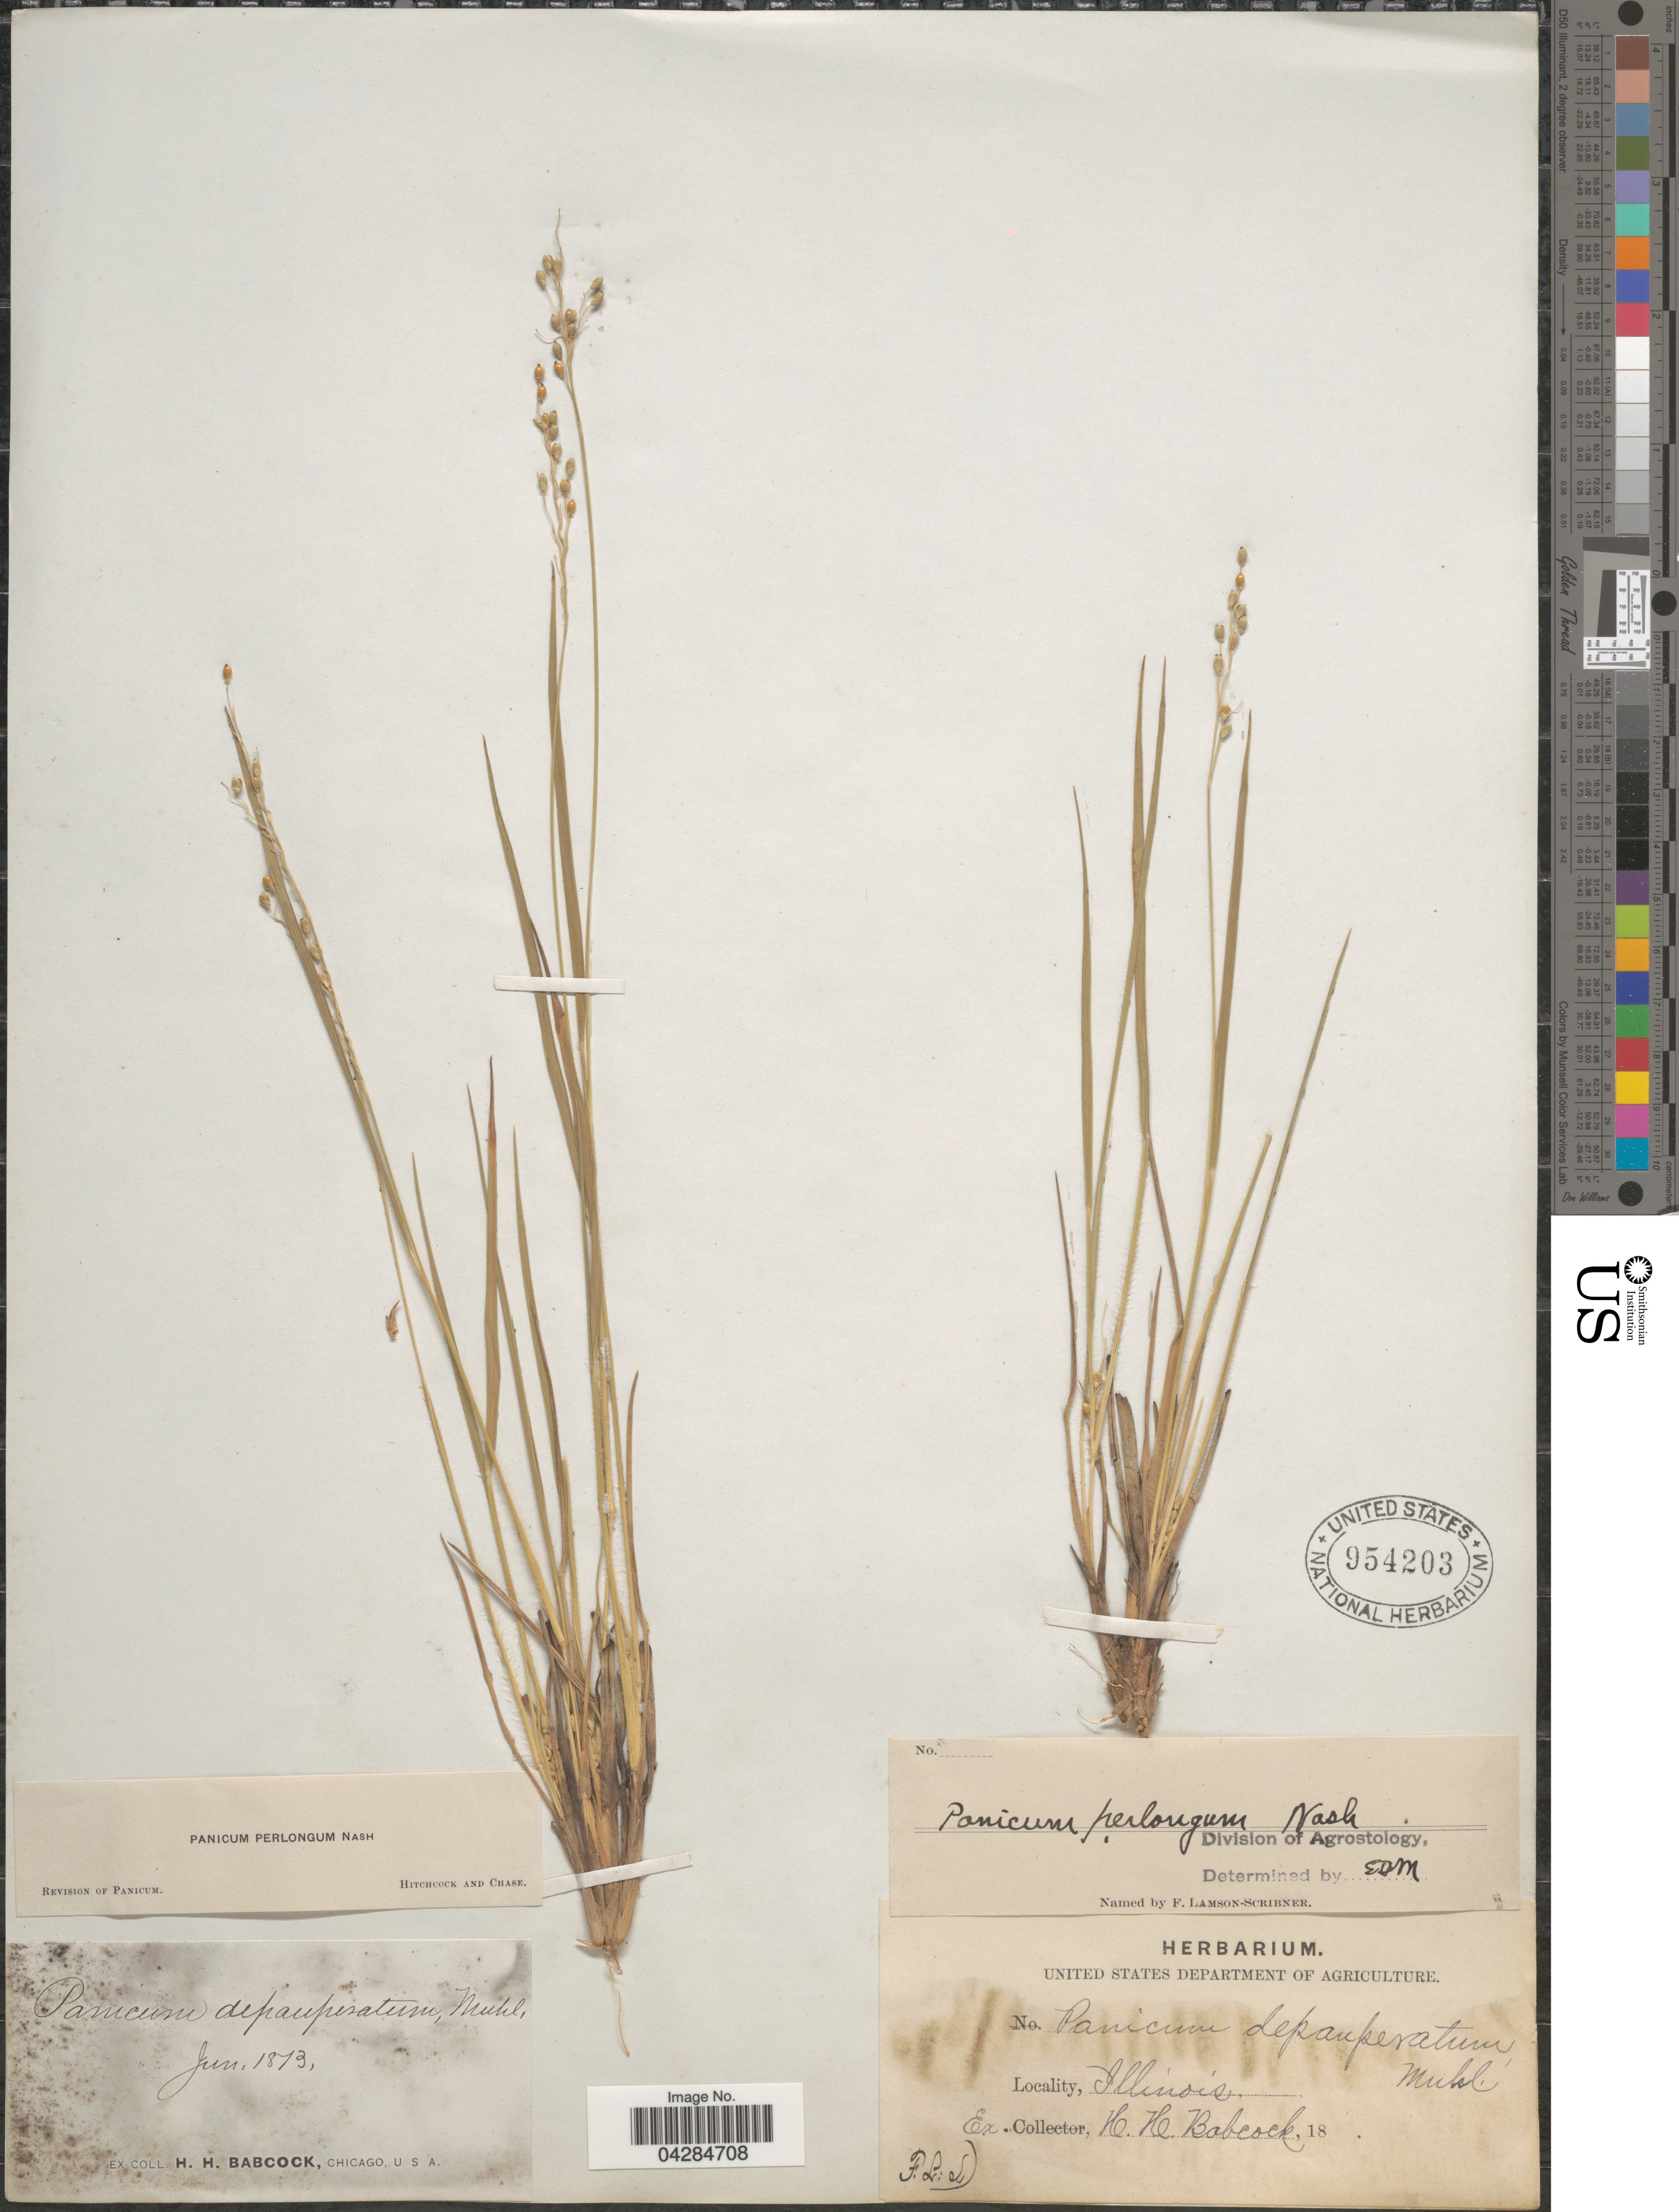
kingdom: Plantae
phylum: Tracheophyta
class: Liliopsida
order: Poales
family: Poaceae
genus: Dichanthelium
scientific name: Dichanthelium perlongum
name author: (Nash) Freckmann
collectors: H. Babcock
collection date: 1873-06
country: United States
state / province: Illinois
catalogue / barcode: US 954203